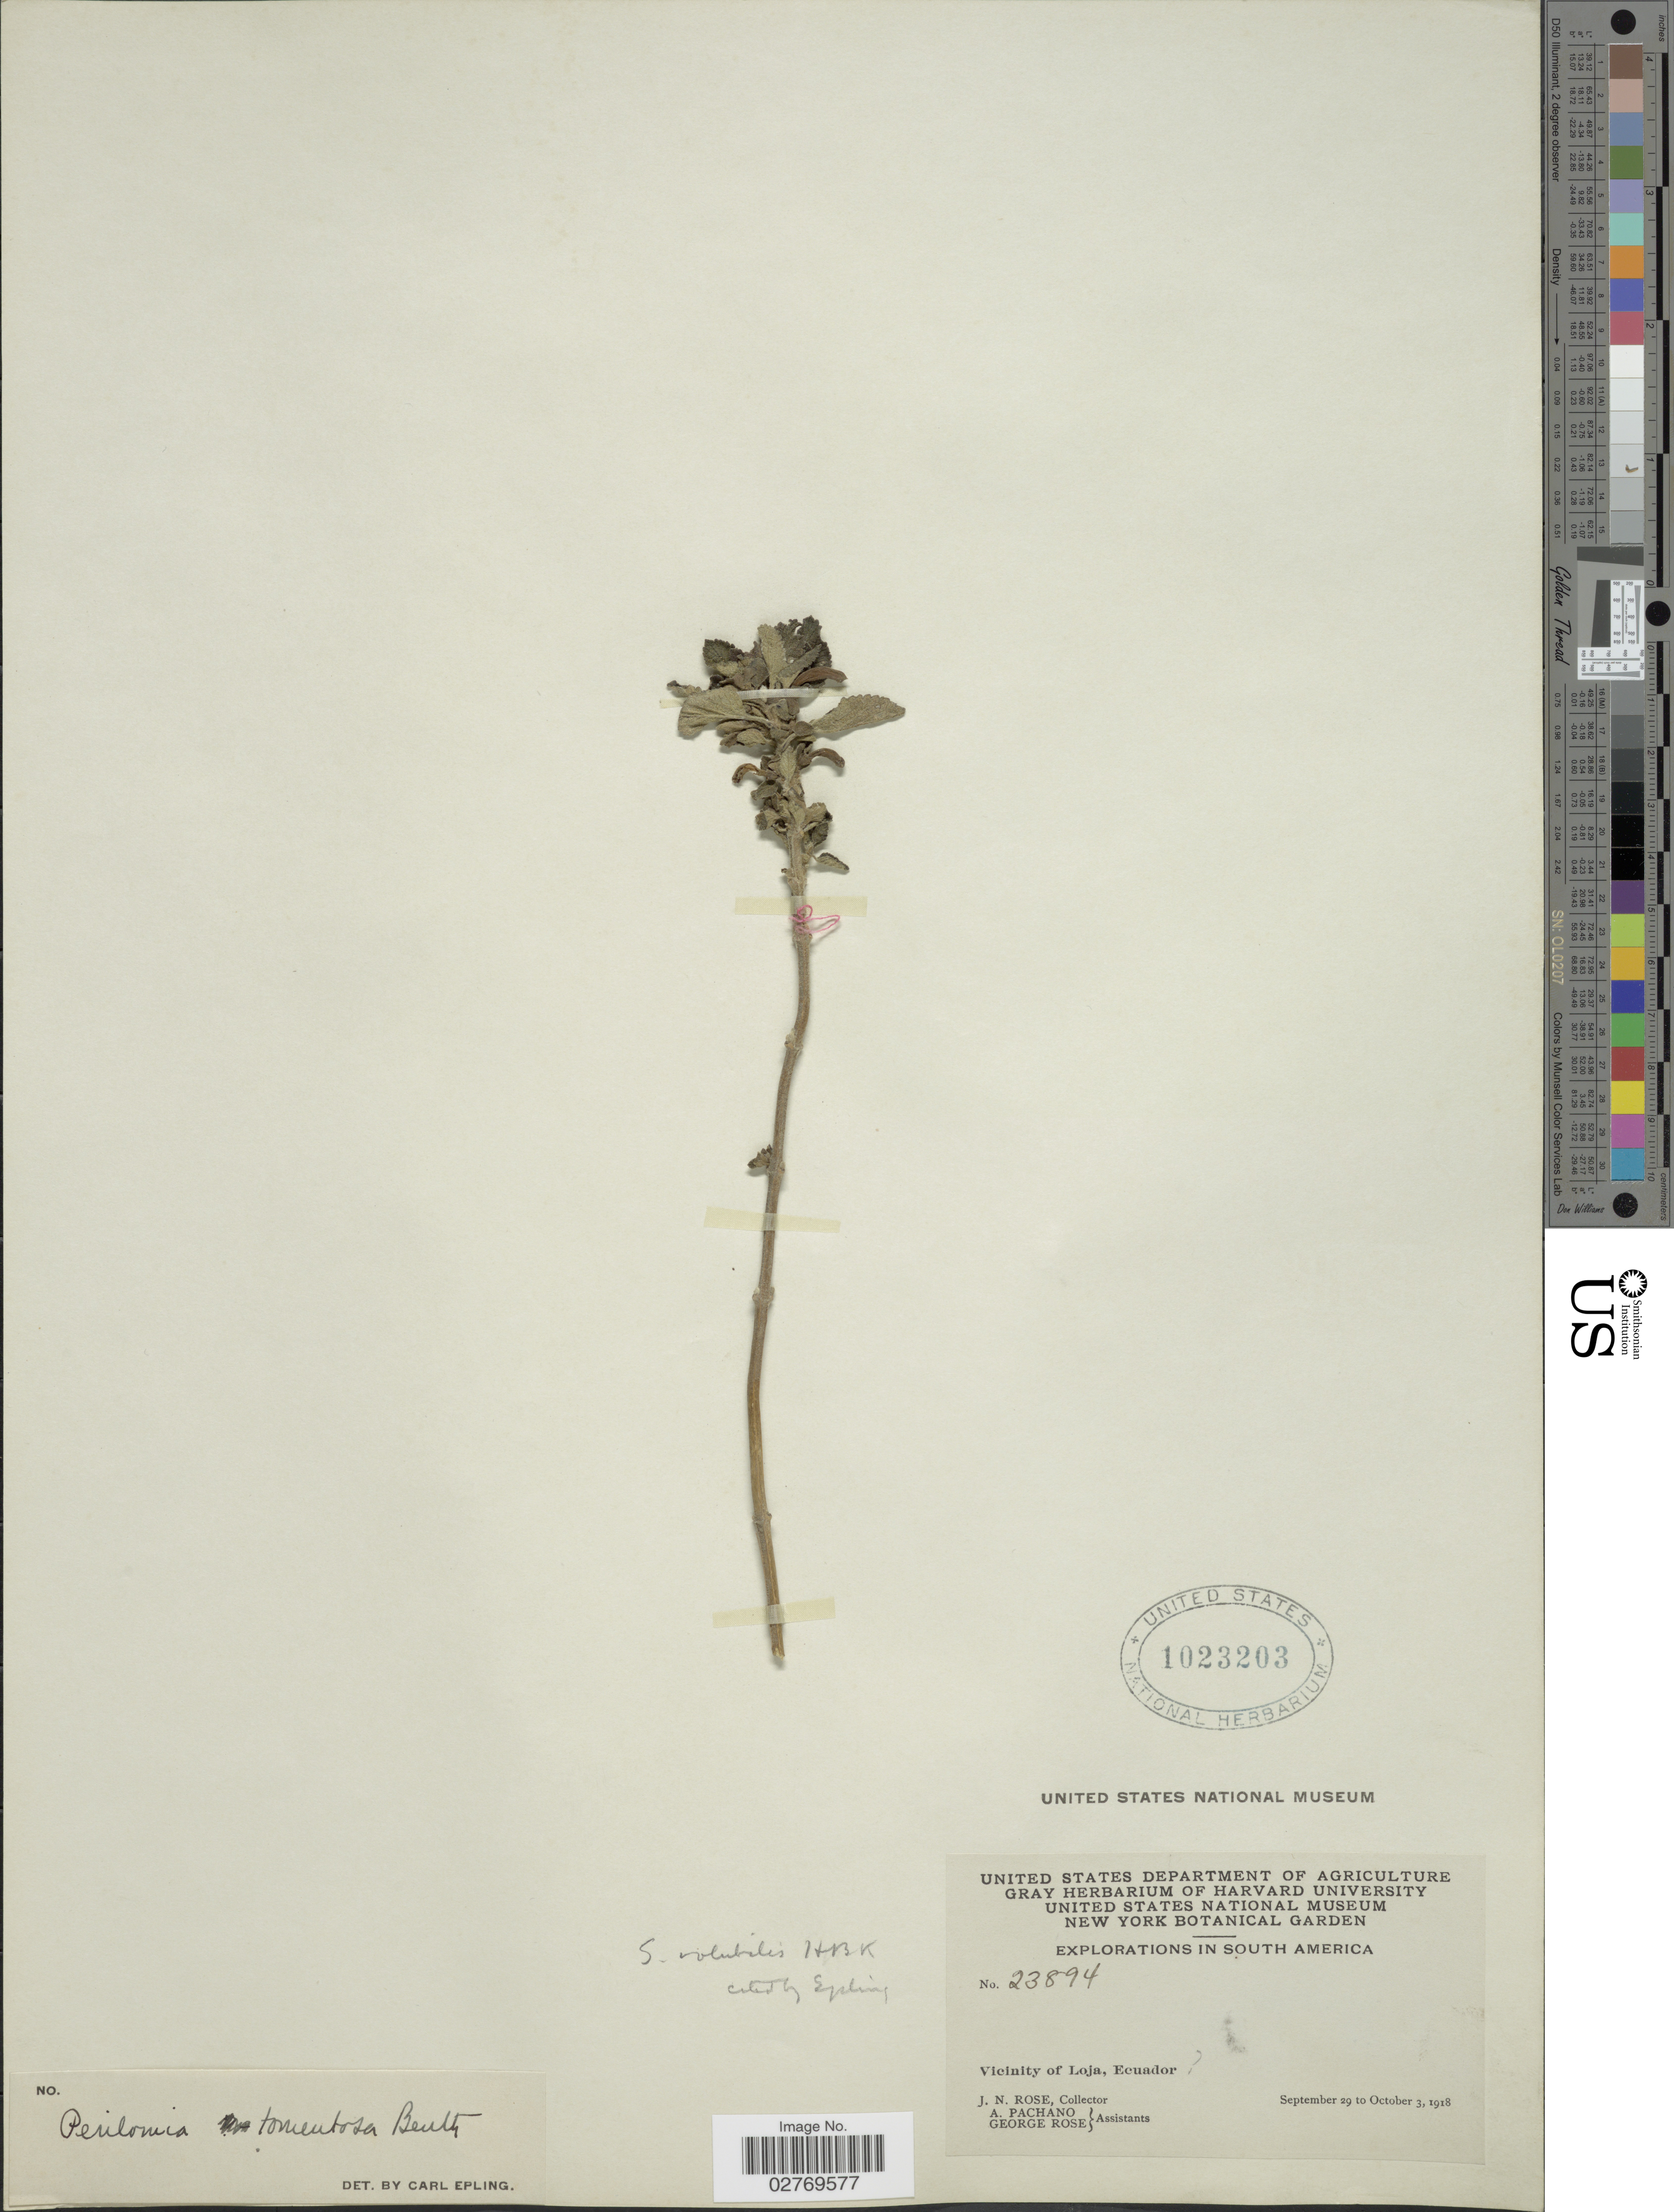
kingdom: Plantae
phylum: Tracheophyta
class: Magnoliopsida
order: Lamiales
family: Lamiaceae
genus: Scutellaria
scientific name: Scutellaria volubilis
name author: Kunth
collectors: J. N. Rose, A. Pachano & G. Rose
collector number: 23894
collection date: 1918-09-29/1918-10-03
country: Ecuador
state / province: Loja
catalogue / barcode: US 1023203